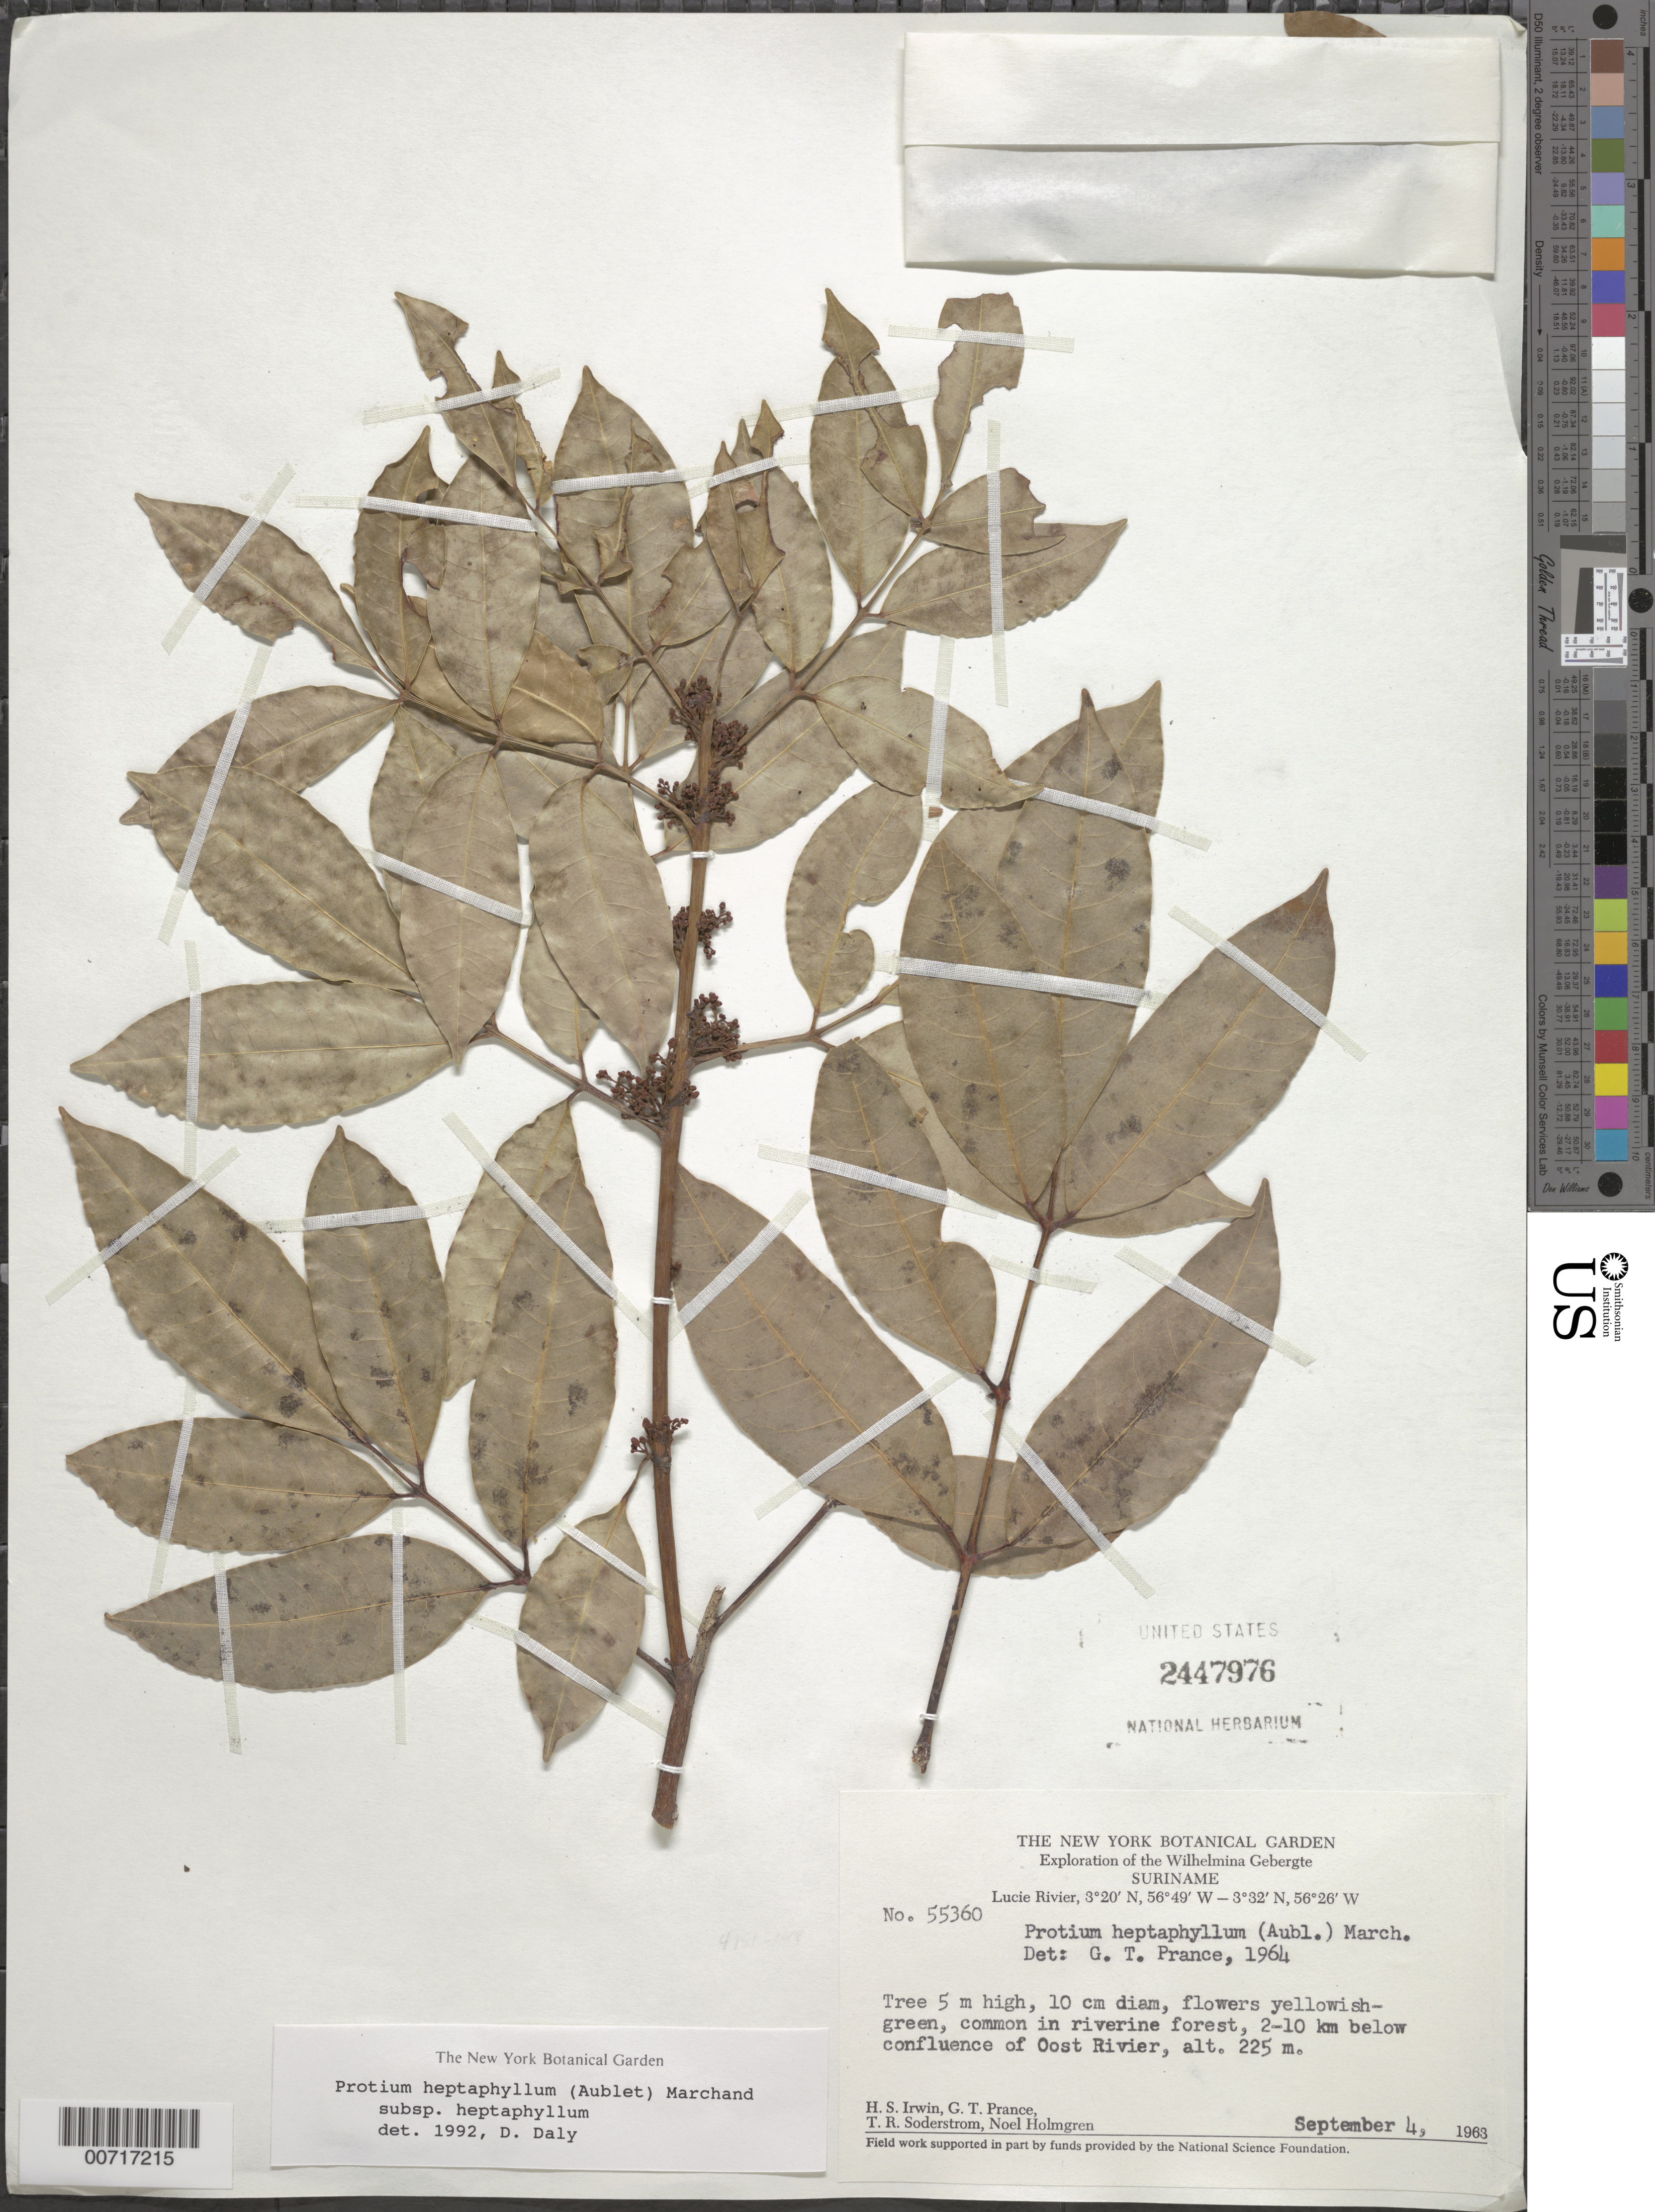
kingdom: Plantae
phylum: Tracheophyta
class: Magnoliopsida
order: Sapindales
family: Burseraceae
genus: Protium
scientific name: Protium heptaphyllum subsp. heptaphyllum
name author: (Aubl.) Marchand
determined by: Daly, D. C.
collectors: H. Irwin, G. T. Prance, T. R. Soderstrom & N. H. Holmgren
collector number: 55360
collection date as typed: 4-Sep-63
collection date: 1963-09-04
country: Suriname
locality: Lucie R., 2-10 km below confl. with Oost R., Wilhelmina Gebergte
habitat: Riverine forest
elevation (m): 225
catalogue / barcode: US 2447976